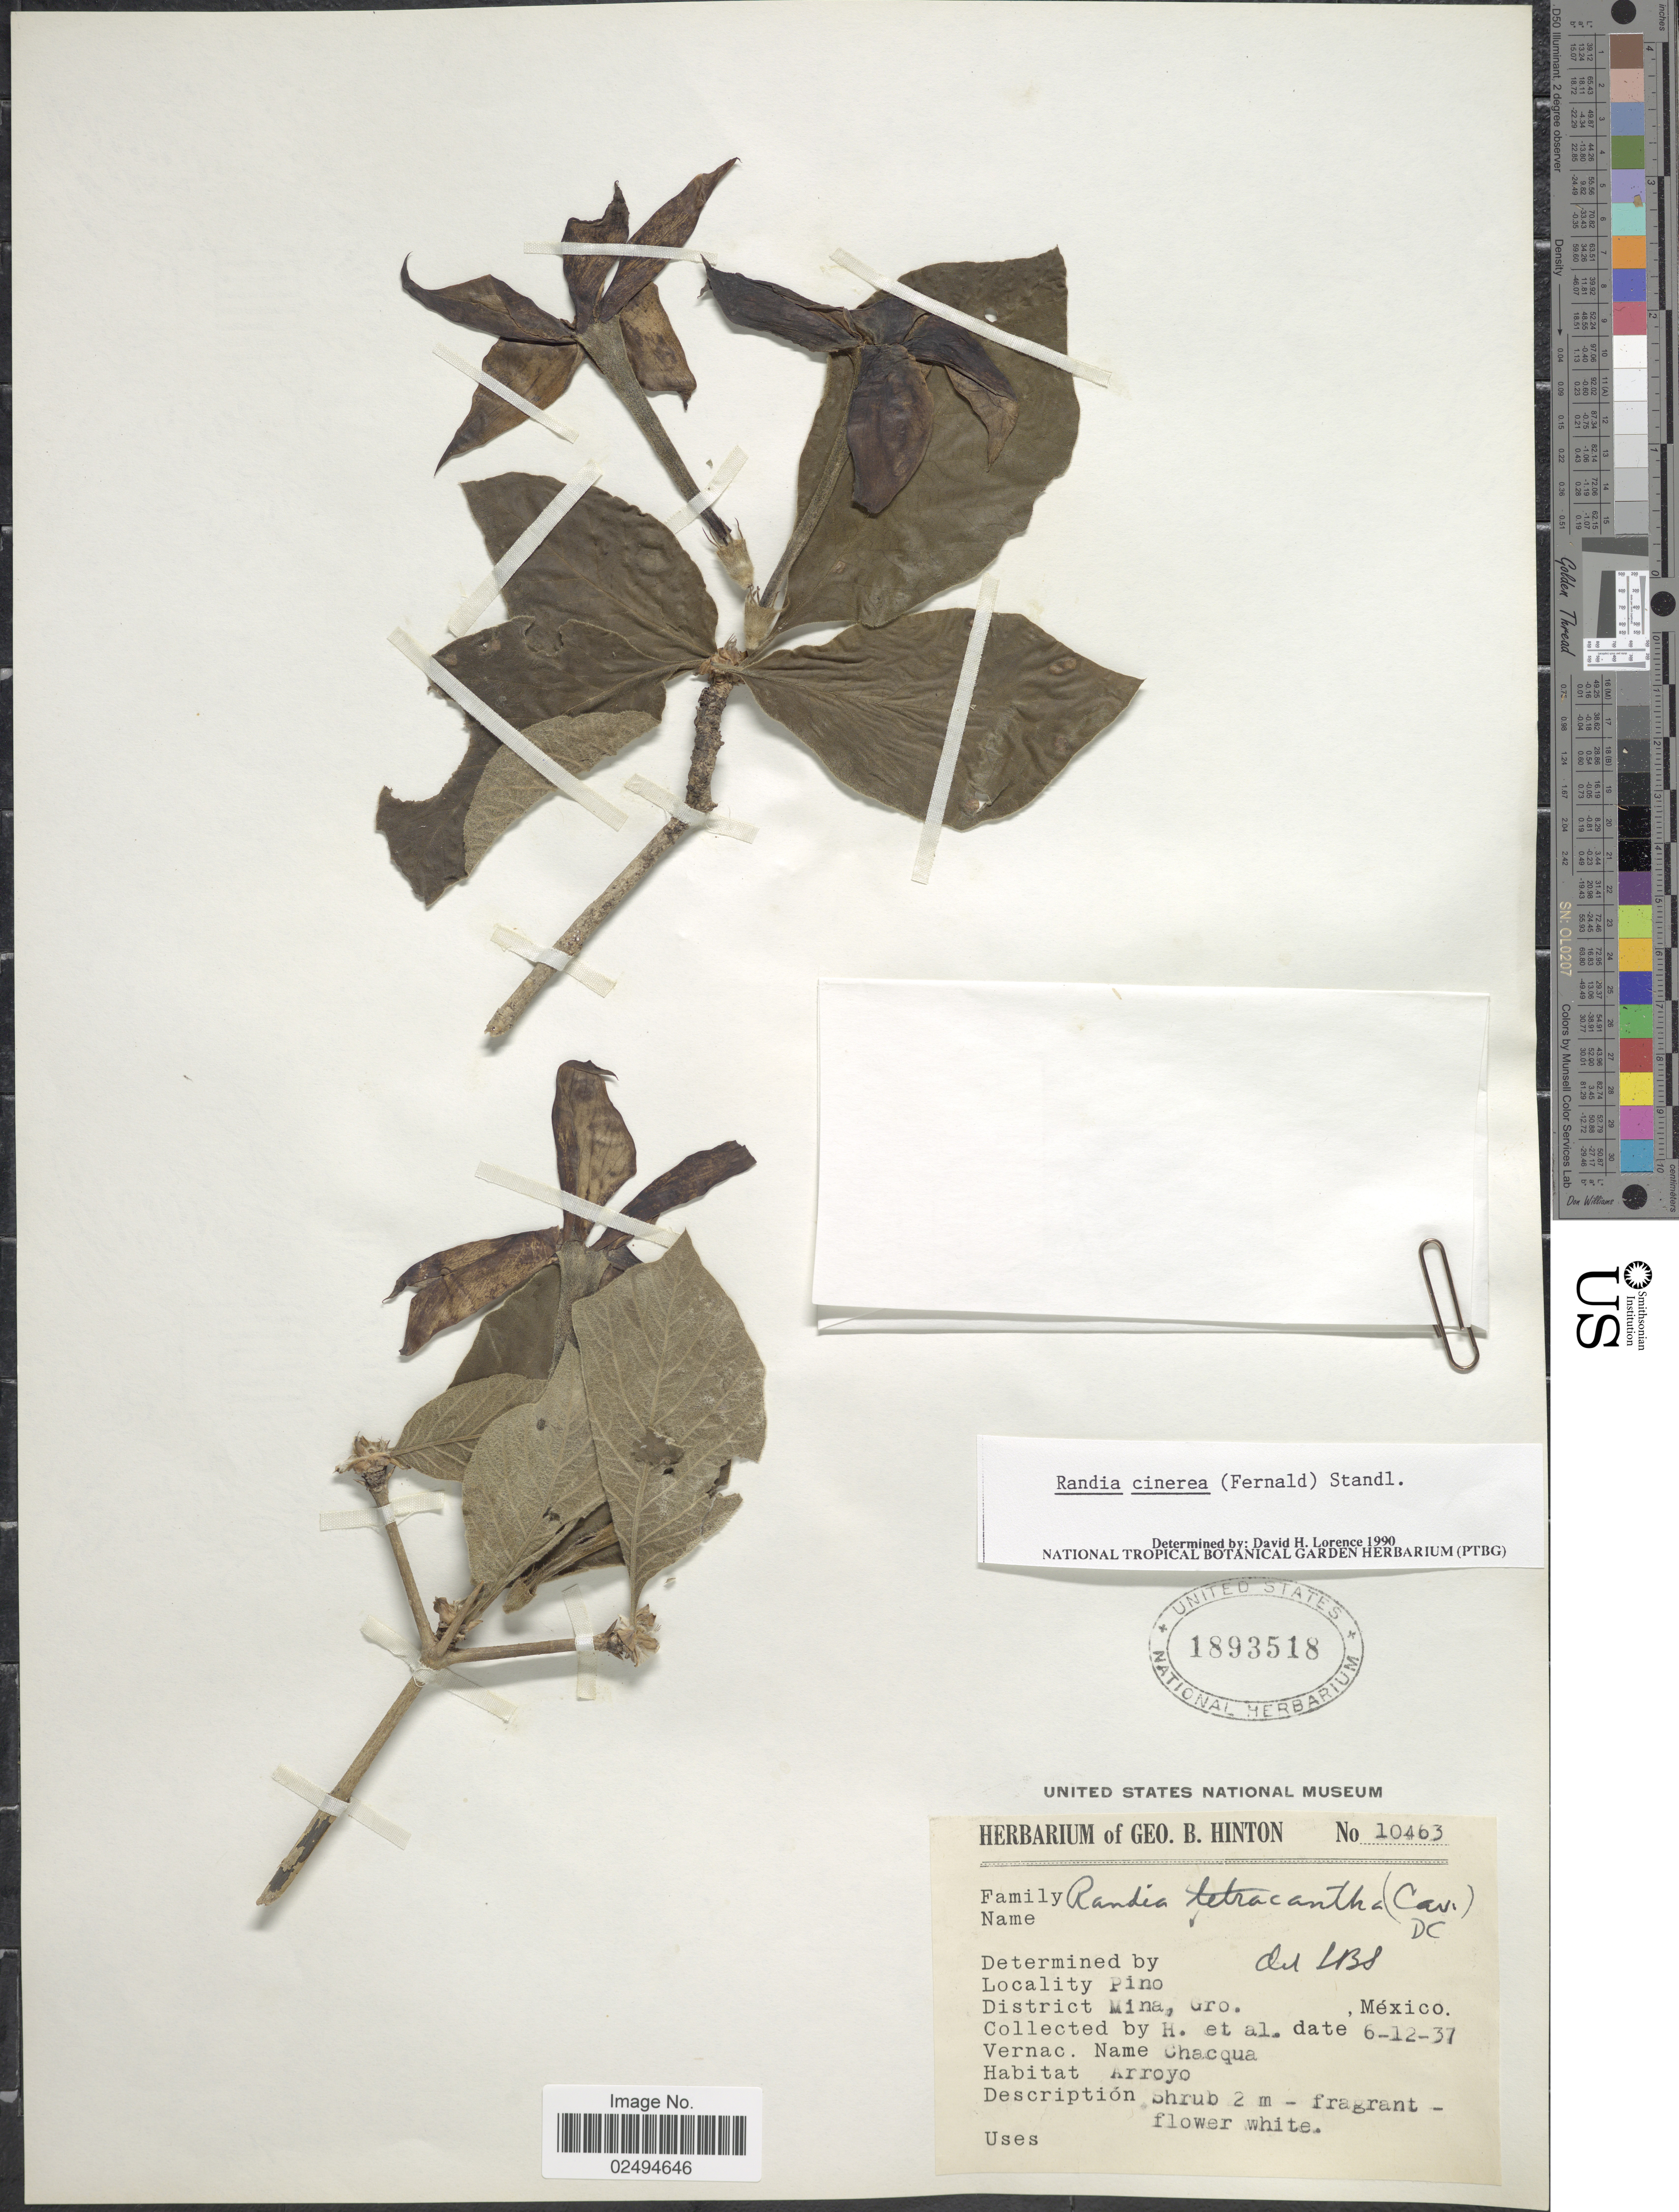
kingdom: Plantae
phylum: Tracheophyta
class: Magnoliopsida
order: Gentianales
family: Rubiaceae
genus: Randia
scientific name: Randia cinerea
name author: (Fernald) Standl.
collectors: G. B. Hinton & et al.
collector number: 10463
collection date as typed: Transcribed d/m/y: 12/6/37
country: Mexico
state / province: Guerrero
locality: Pino, District Mina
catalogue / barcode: US 1893518